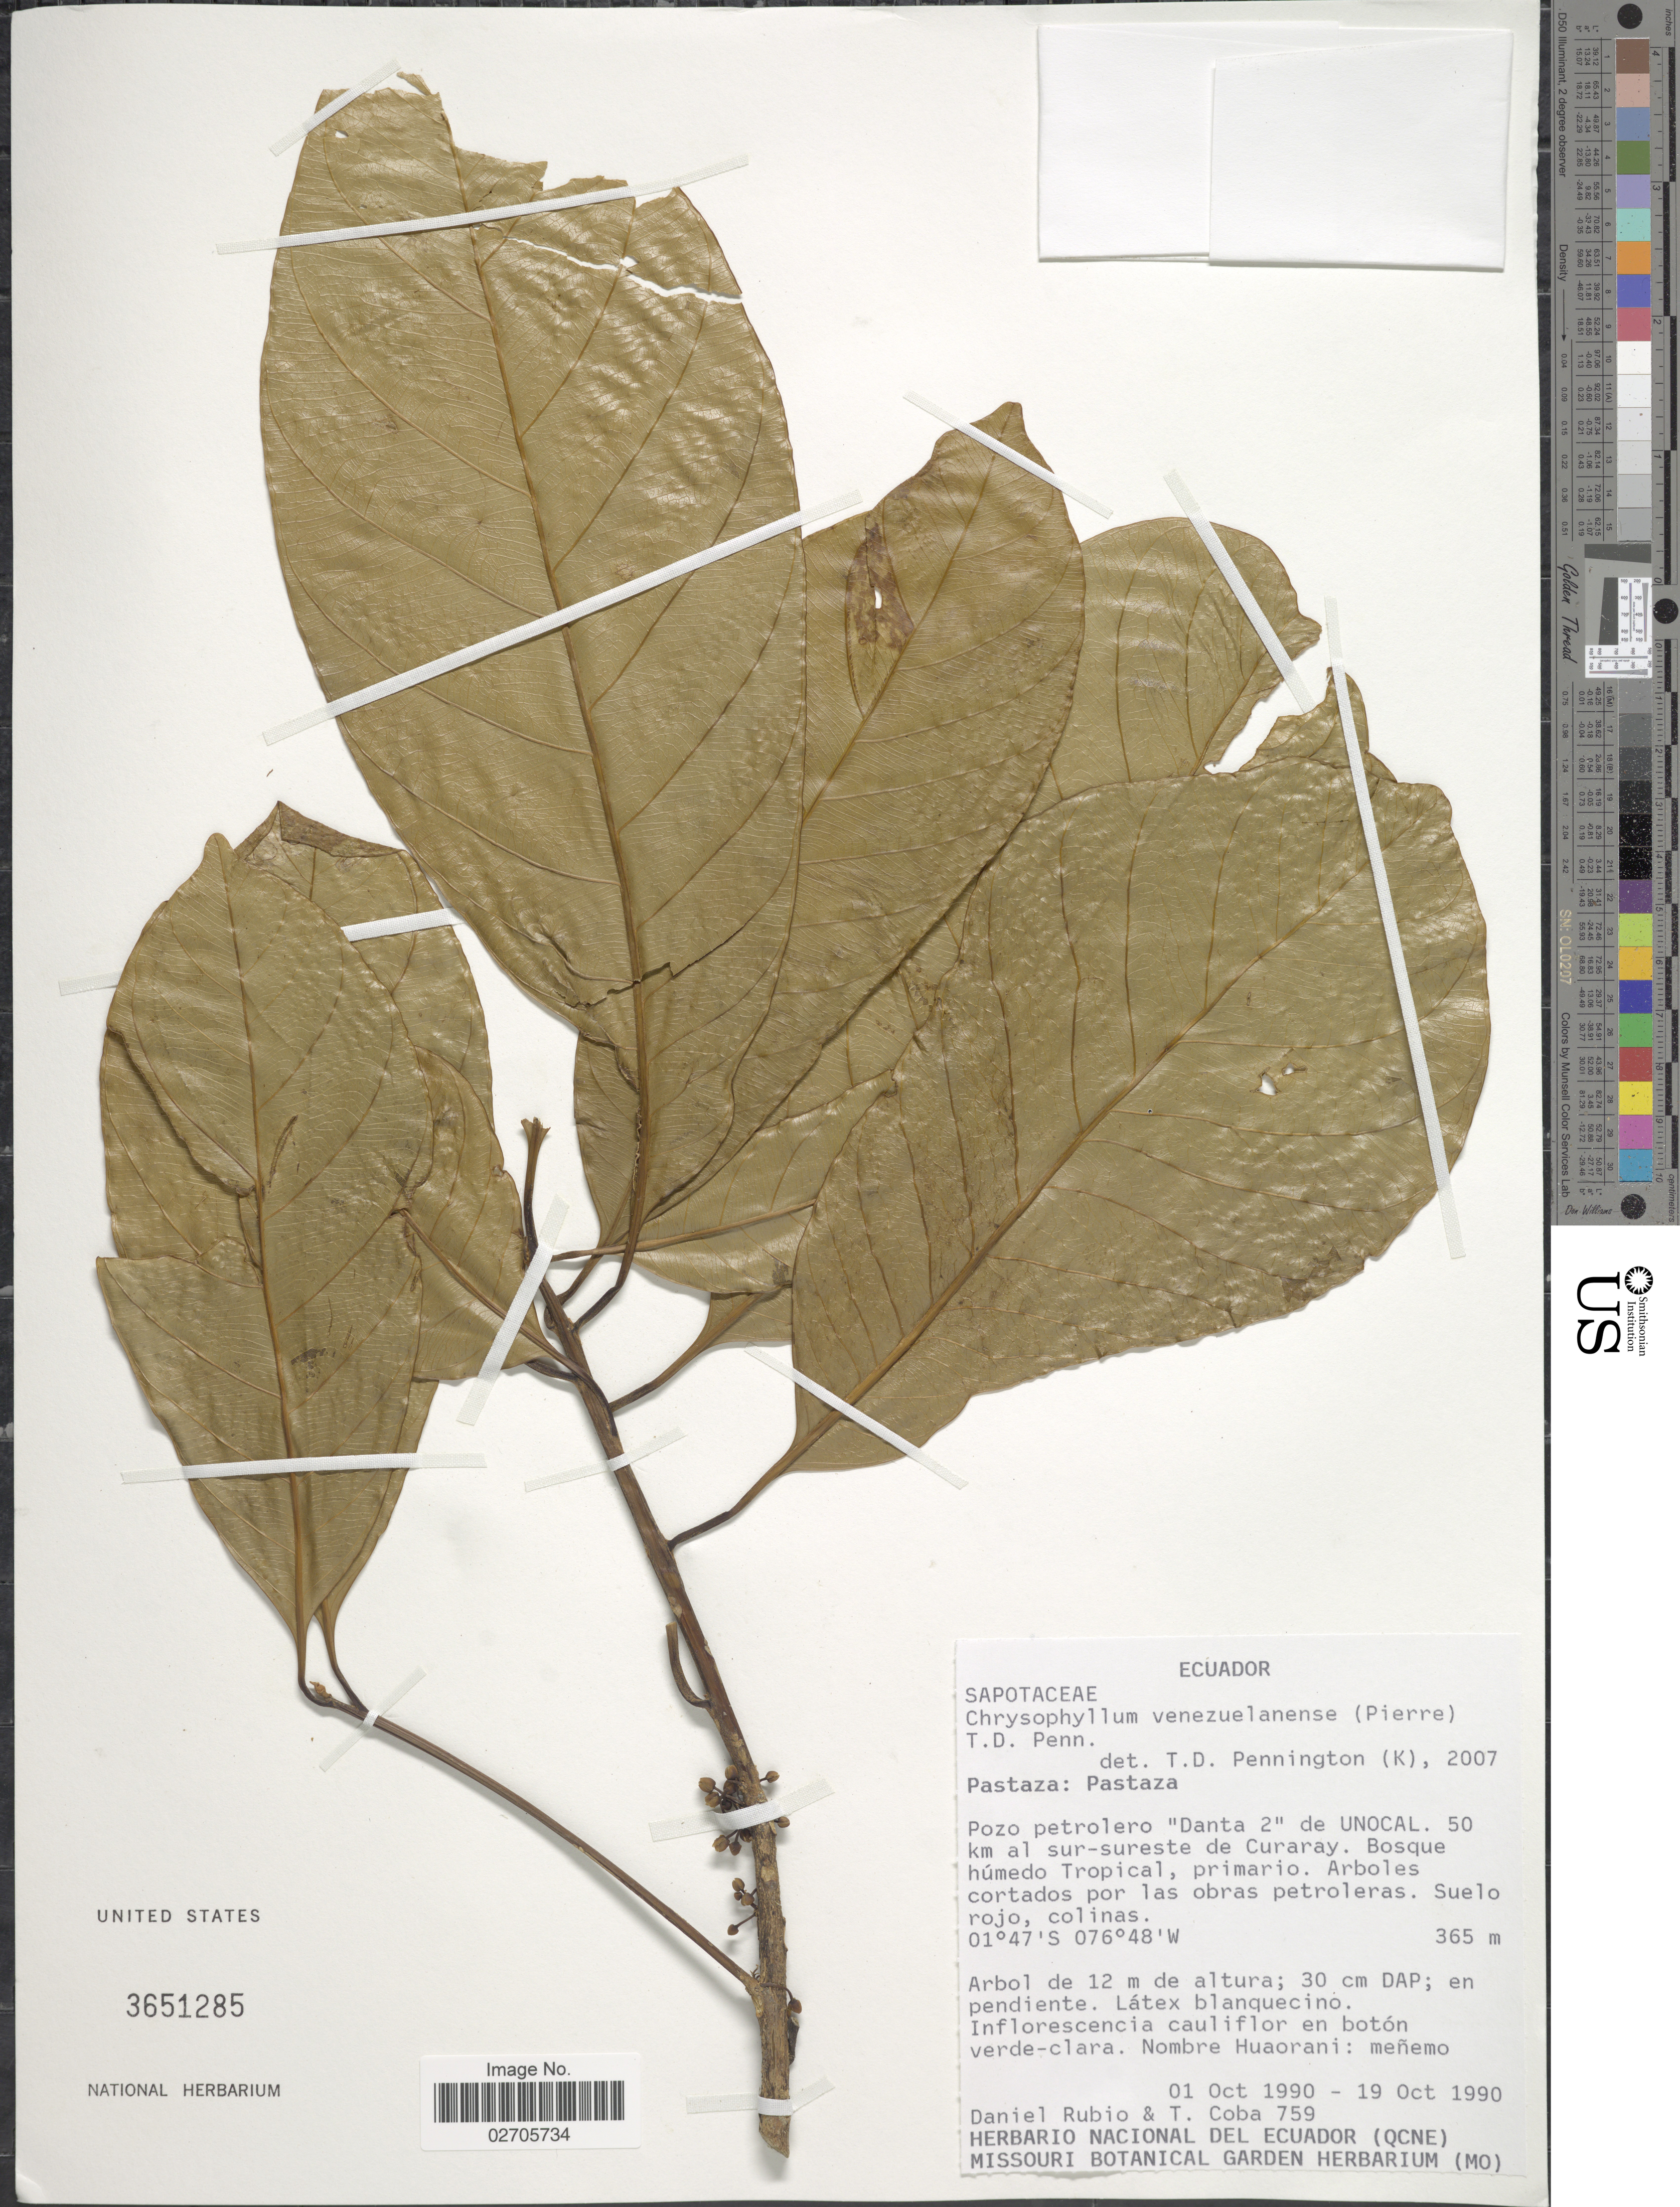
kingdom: Plantae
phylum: Tracheophyta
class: Magnoliopsida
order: Ericales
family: Sapotaceae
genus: Chrysophyllum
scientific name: Chrysophyllum venezuelanense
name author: (Pierre) T.D. Penn.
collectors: D. Rubio & T. Coba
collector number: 759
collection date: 1990-10-01/1990-10-19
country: Ecuador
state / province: Pastaza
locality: Pastaza, Pozo petrolero 'Danta 2' de UNOCAL, 50 km al sur-sureste de Curaray.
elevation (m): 365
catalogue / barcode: US 3651285